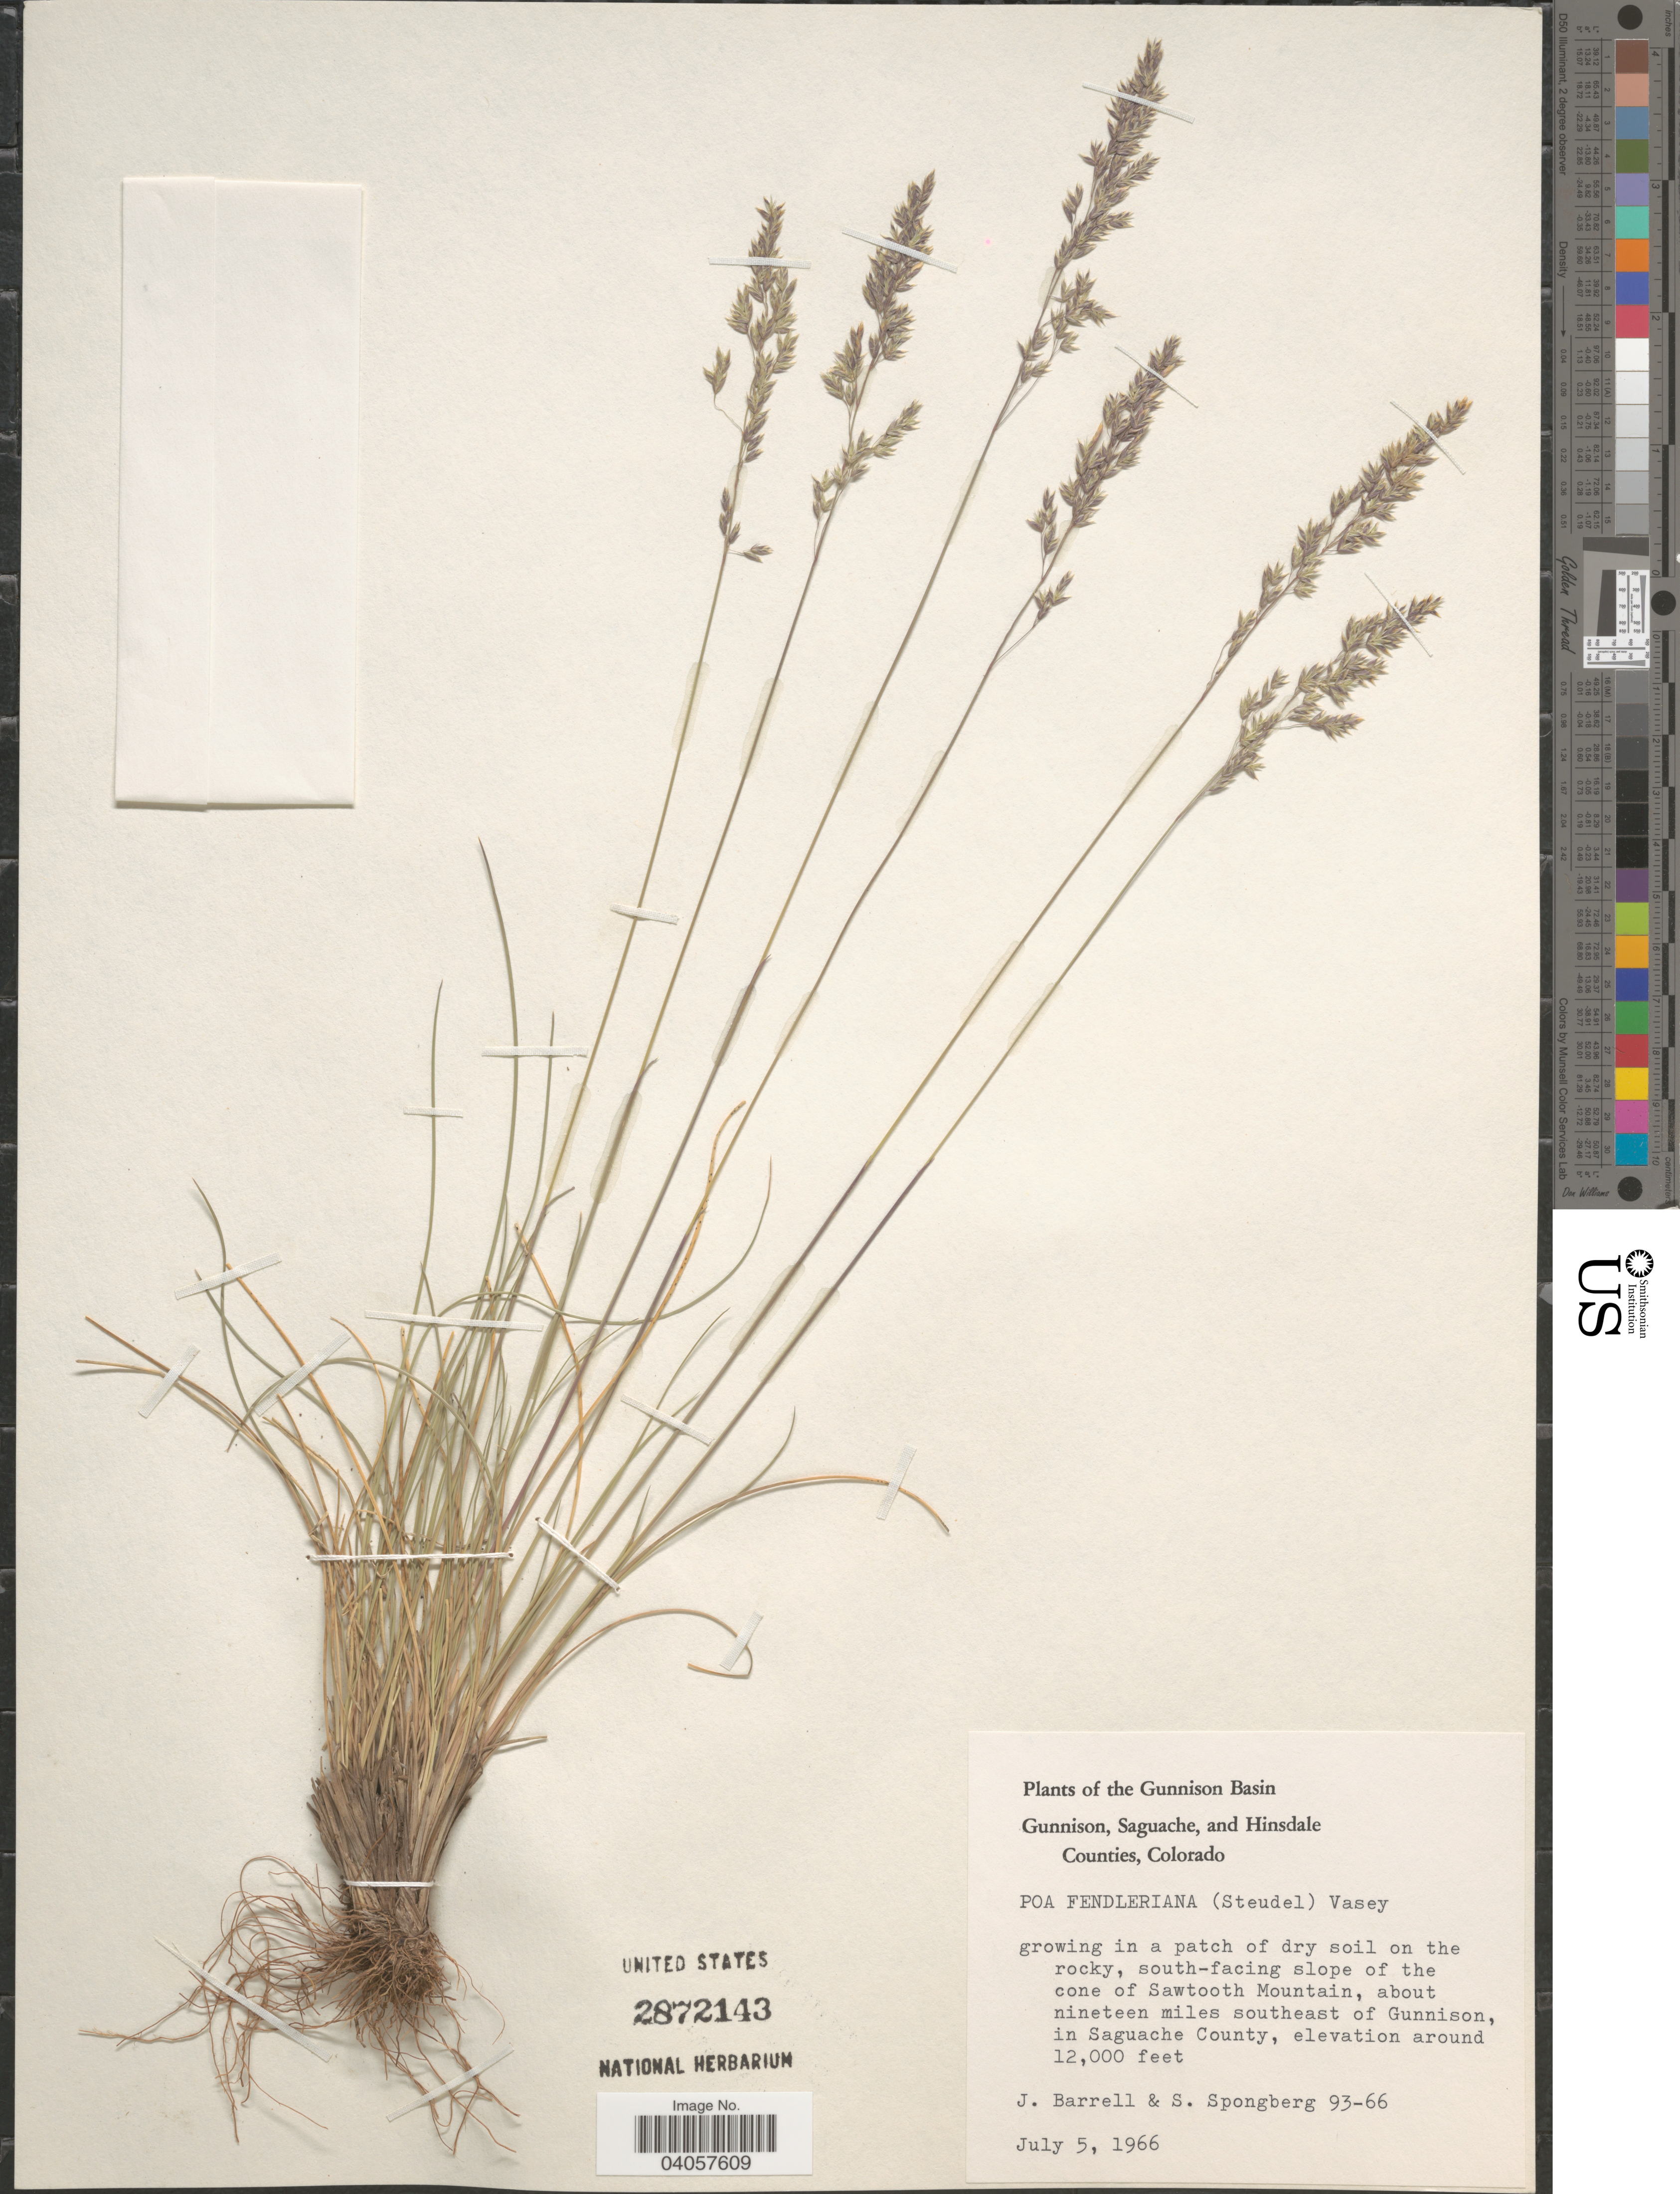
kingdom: Plantae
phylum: Tracheophyta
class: Liliopsida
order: Poales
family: Poaceae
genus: Poa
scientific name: Poa fendleriana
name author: (Steud.) Vasey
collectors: J. Barrell & S. A.Spongberg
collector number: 93-66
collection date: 1966-07-05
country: United States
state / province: Colorado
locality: The Gunnison Basin. South-facing slope of the cone of Sawtooth Mountain, about nineteen miles southeast of Gunnison, in Saguache County.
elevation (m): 3658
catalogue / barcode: US 2872143